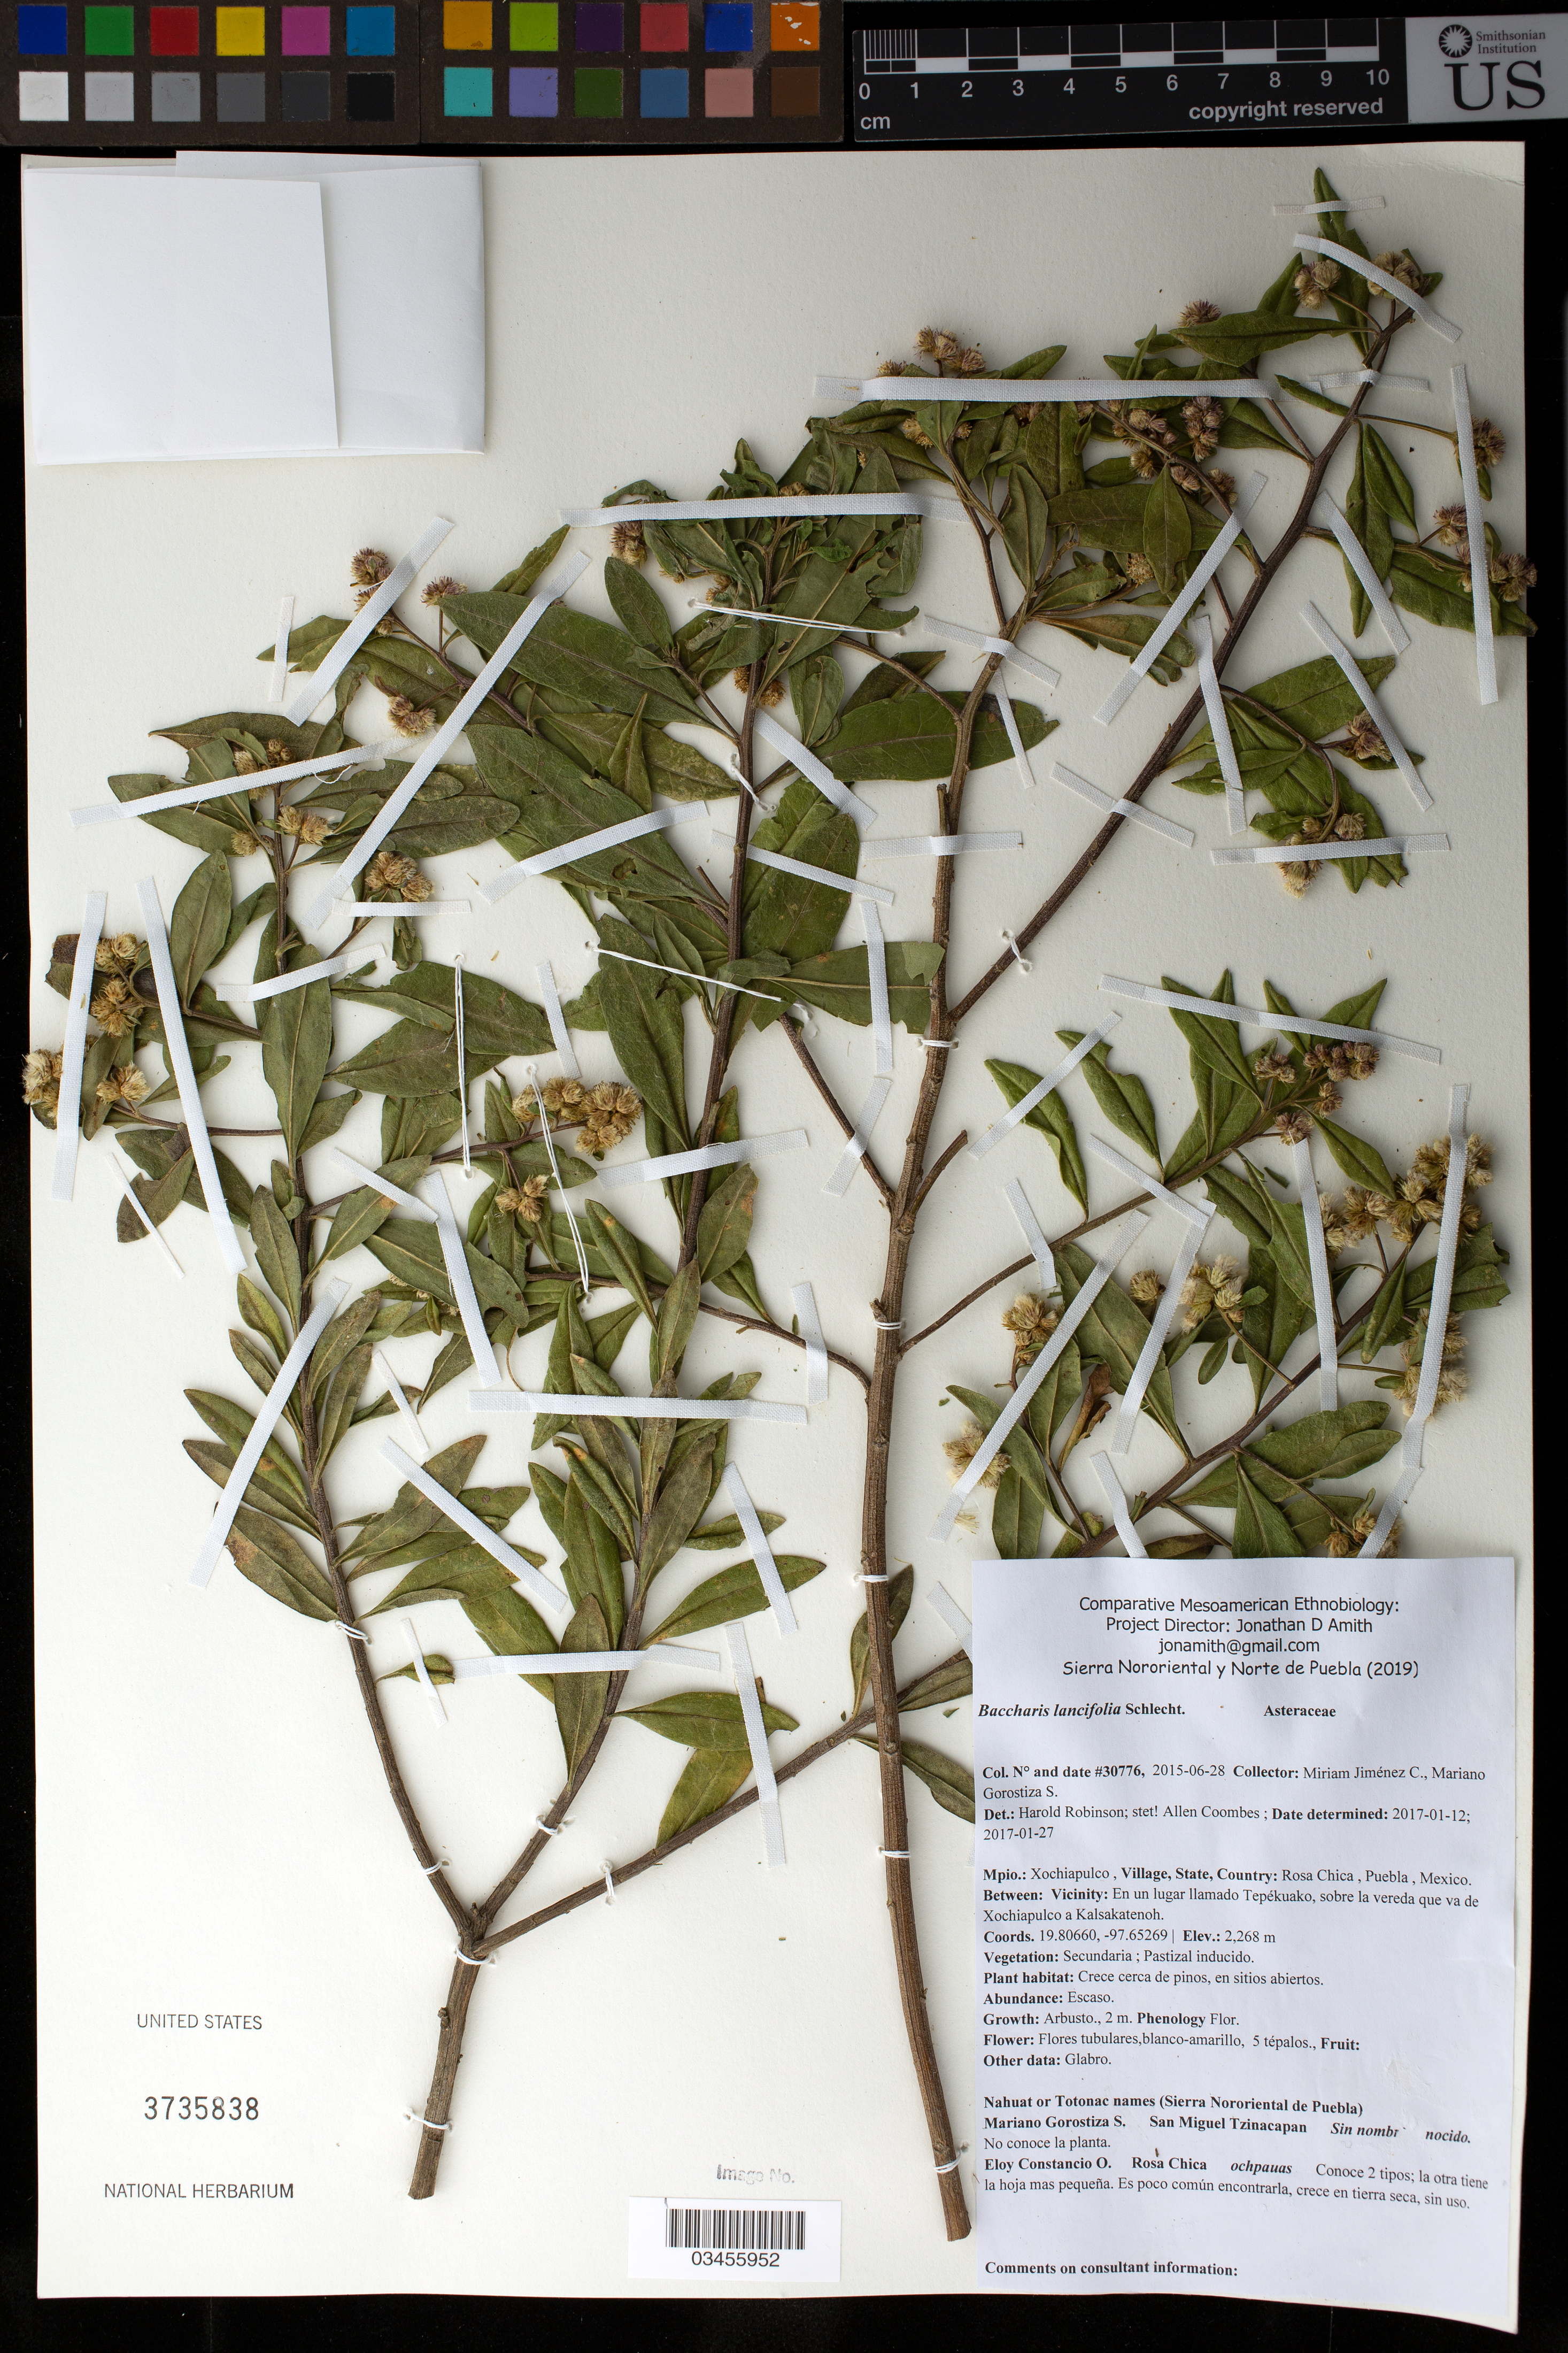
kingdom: Plantae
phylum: Tracheophyta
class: Magnoliopsida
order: Asterales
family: Asteraceae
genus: Baccharis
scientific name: Baccharis lancifolia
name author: Less.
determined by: Coombes, Allen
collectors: M. Jiménez Chimil & M. Gorostiza S.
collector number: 30776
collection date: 2015-06-28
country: México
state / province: Puebla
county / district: Xochiapulco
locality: PUEBLO: Rosa Chica; LOCALIDAD EXACTA: En Tepékuako, sobre la vereda que va de Xochiapulco a Kalsakatenoh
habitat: Pastizal inducido | cerca de pinos, en sitios abiertos.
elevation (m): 2268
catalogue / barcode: US 3735838